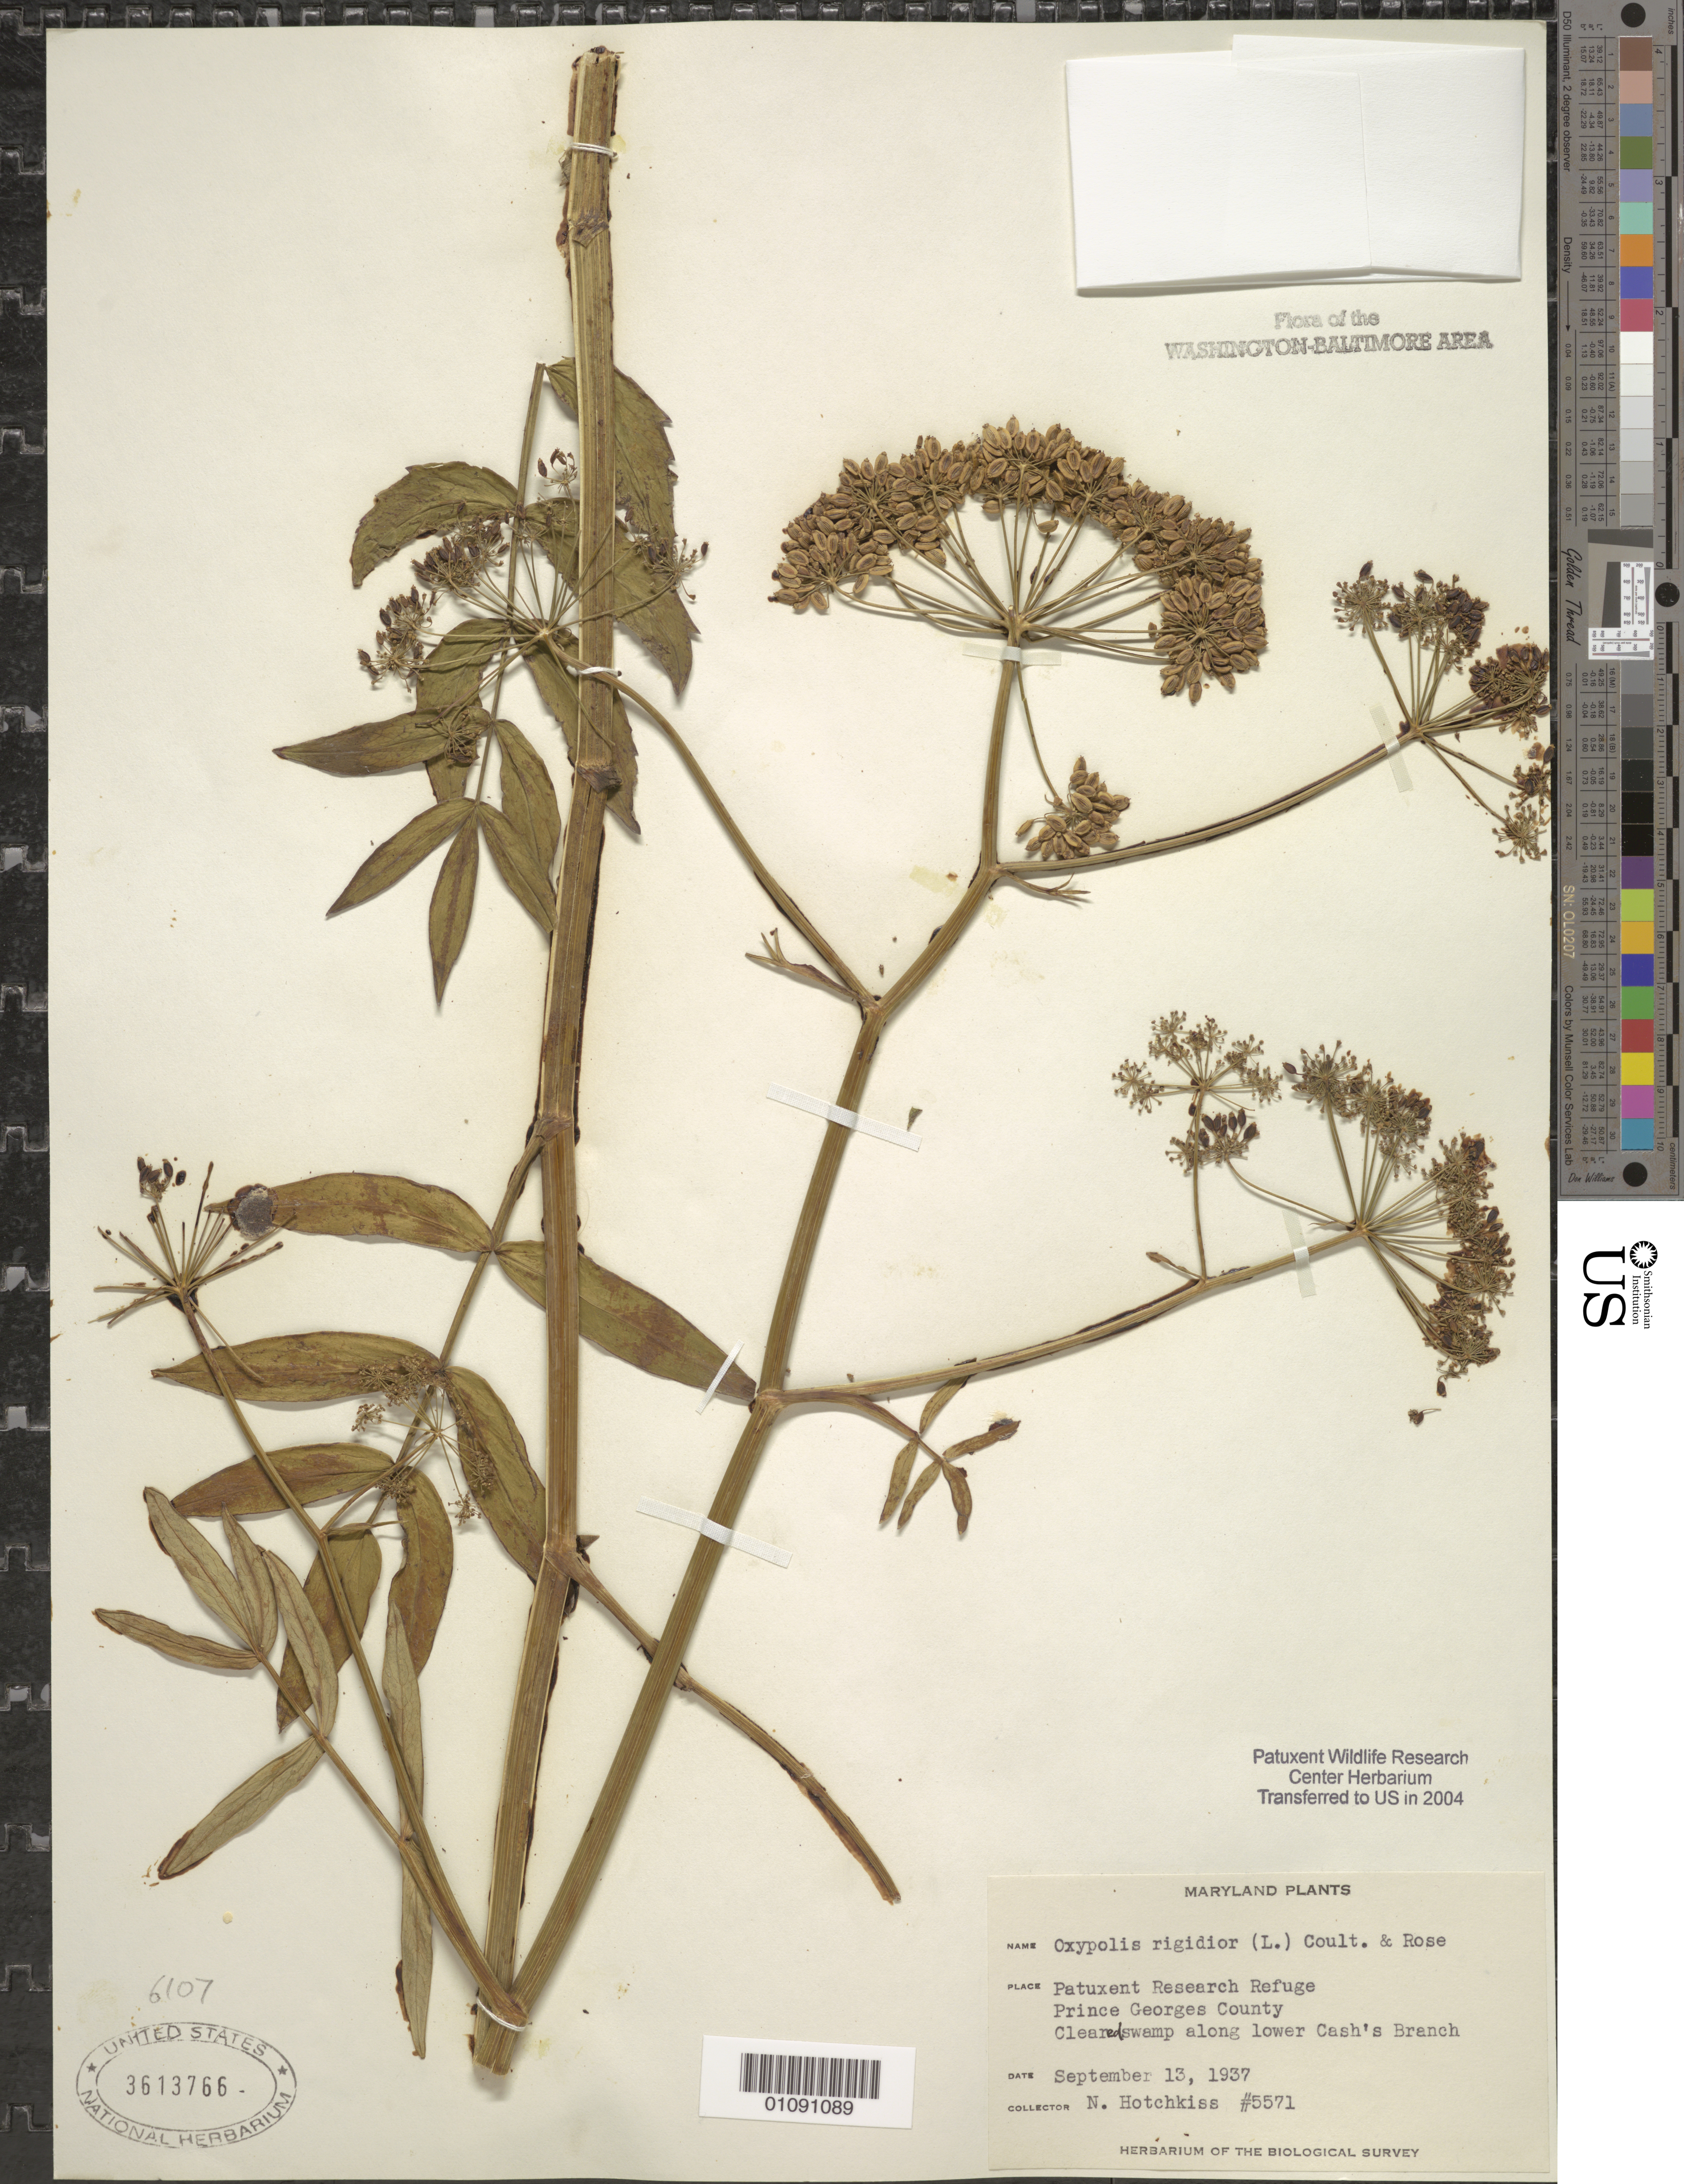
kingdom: Plantae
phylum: Tracheophyta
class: Magnoliopsida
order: Apiales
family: Apiaceae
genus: Oxypolis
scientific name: Oxypolis rigidior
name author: (L.) Raf.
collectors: N. Hotchkiss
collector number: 5571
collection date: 1937-09-13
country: United States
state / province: Maryland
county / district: Prince George's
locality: Patuxent Wildlife Refuge. Along Lower Cash's Branch.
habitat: Cleared swamp.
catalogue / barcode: US 3613766